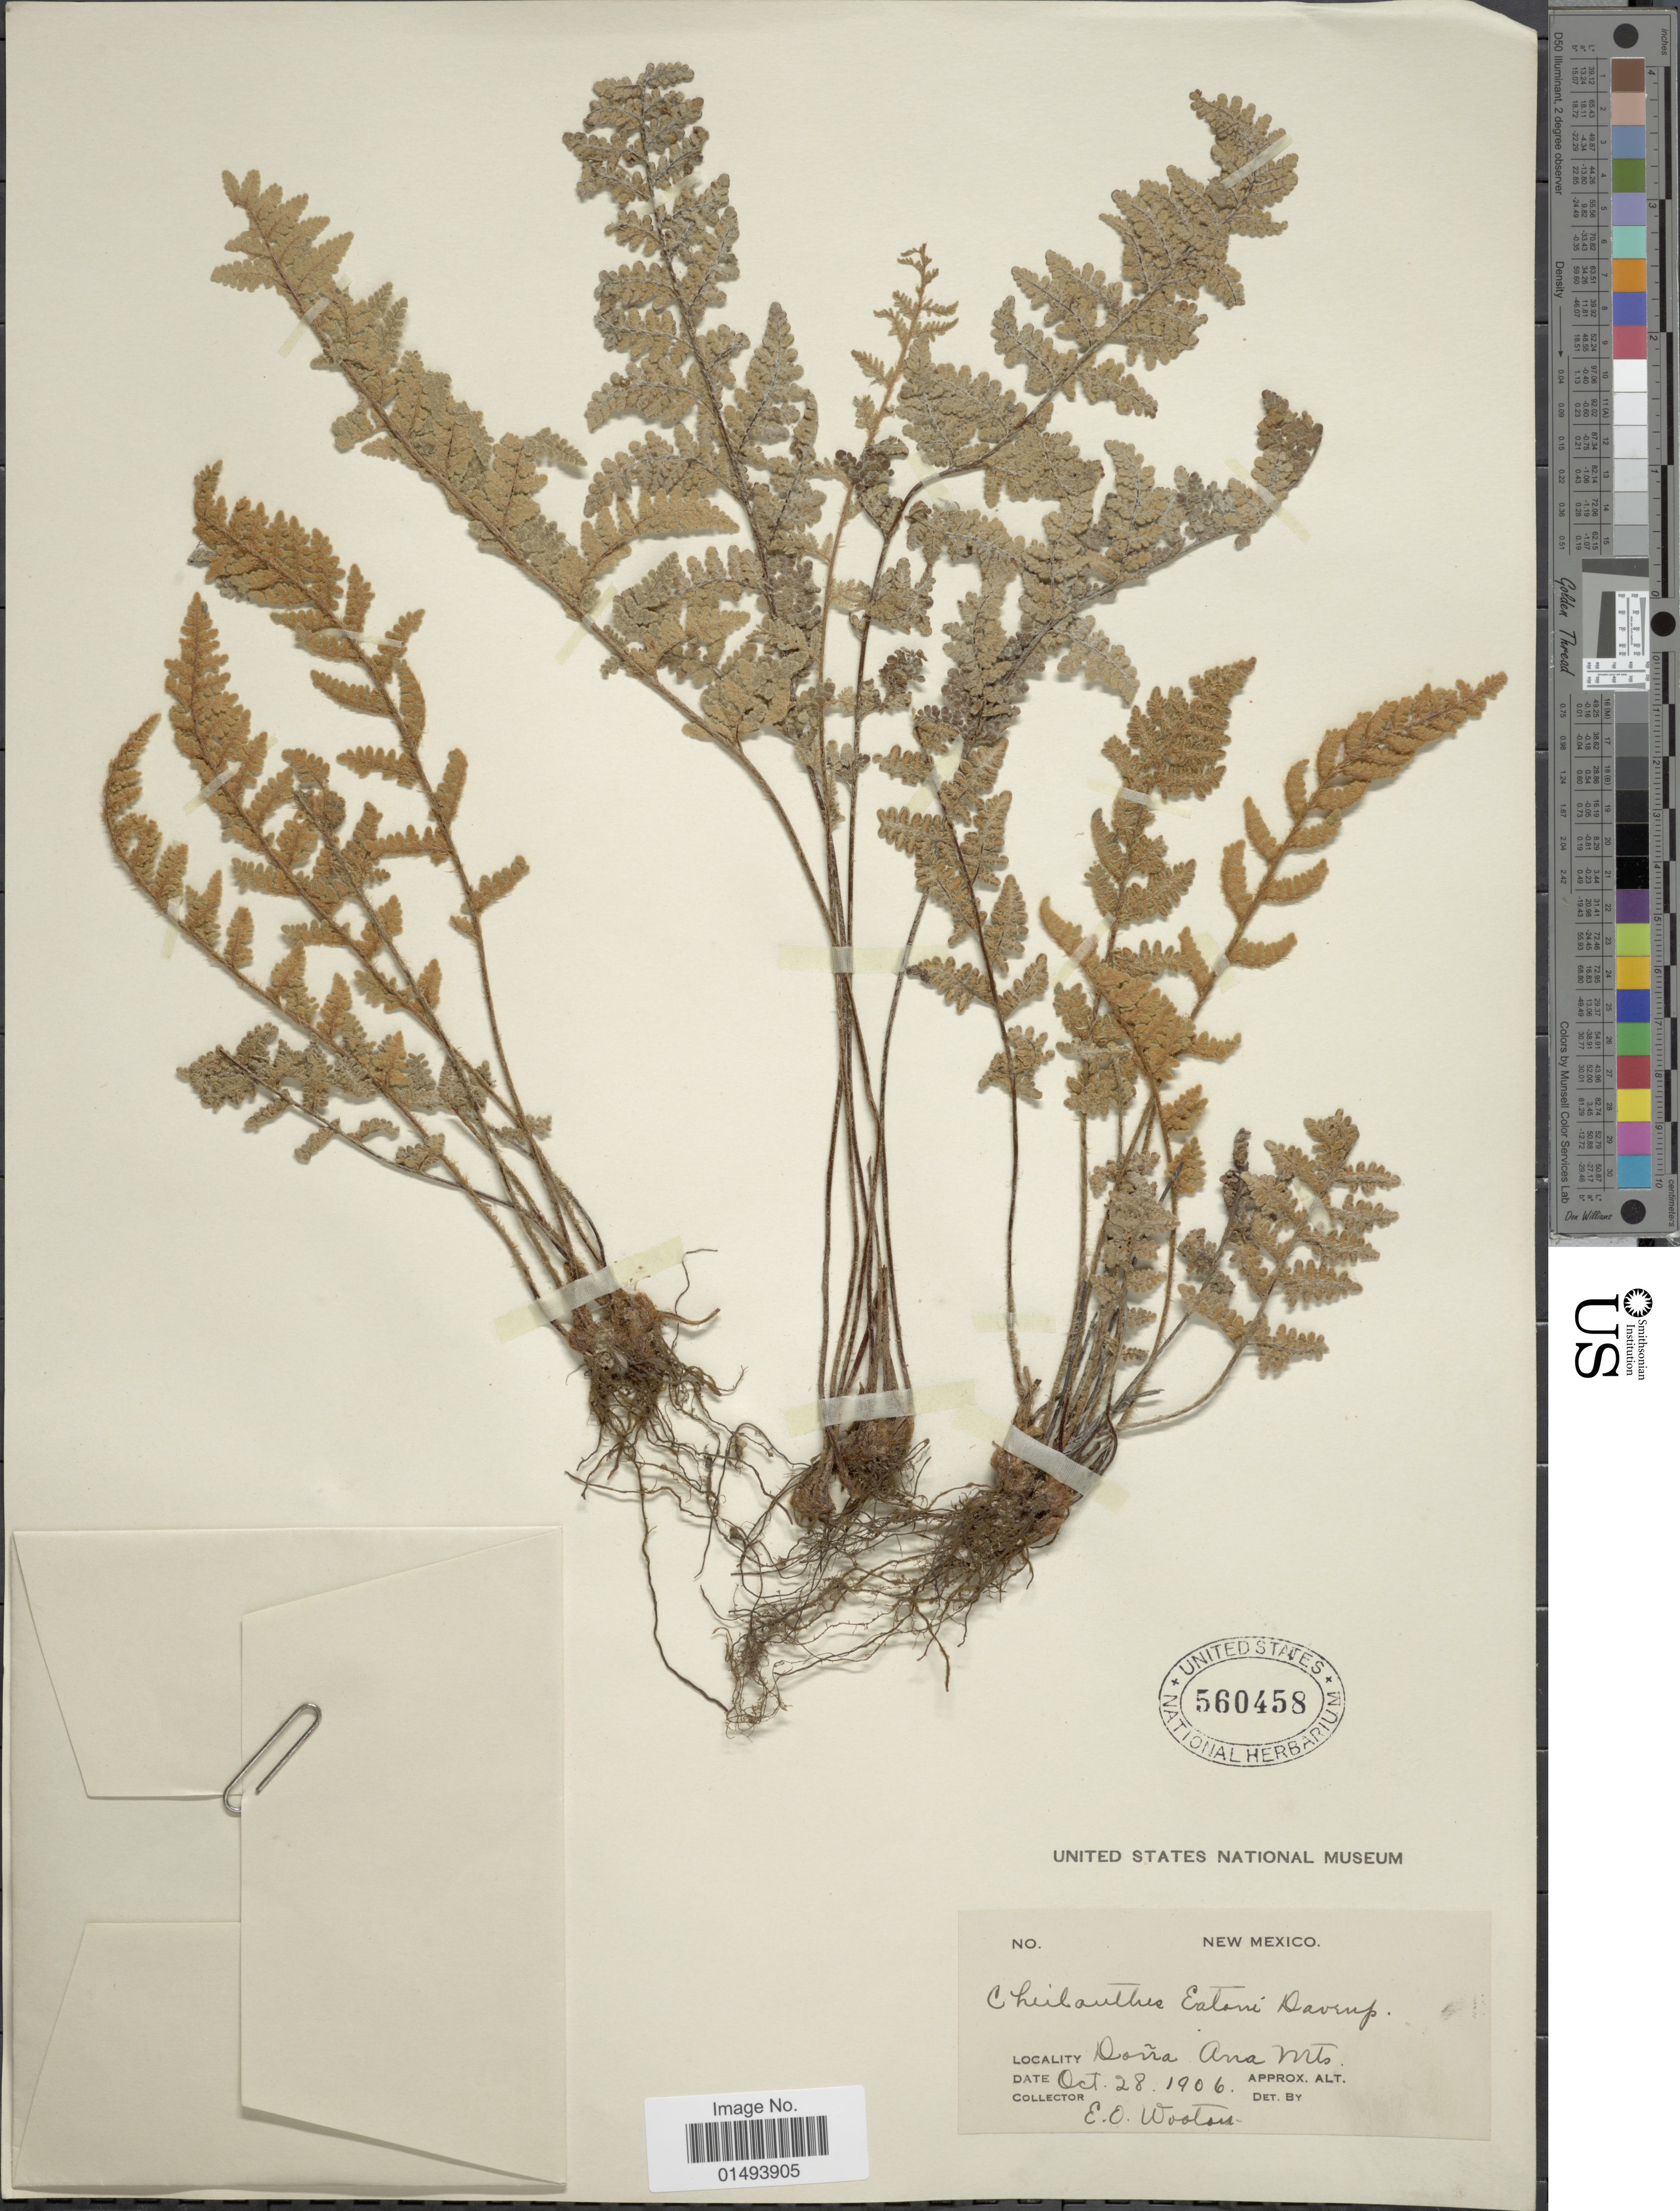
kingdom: Plantae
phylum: Tracheophyta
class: Polypodiopsida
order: Polypodiales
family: Pteridaceae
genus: Myriopteris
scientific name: Myriopteris rufa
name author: Fée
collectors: E. O. Wooton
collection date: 1906-10-28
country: United States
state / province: New Mexico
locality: Dona Ana Mts.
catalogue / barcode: US 560458